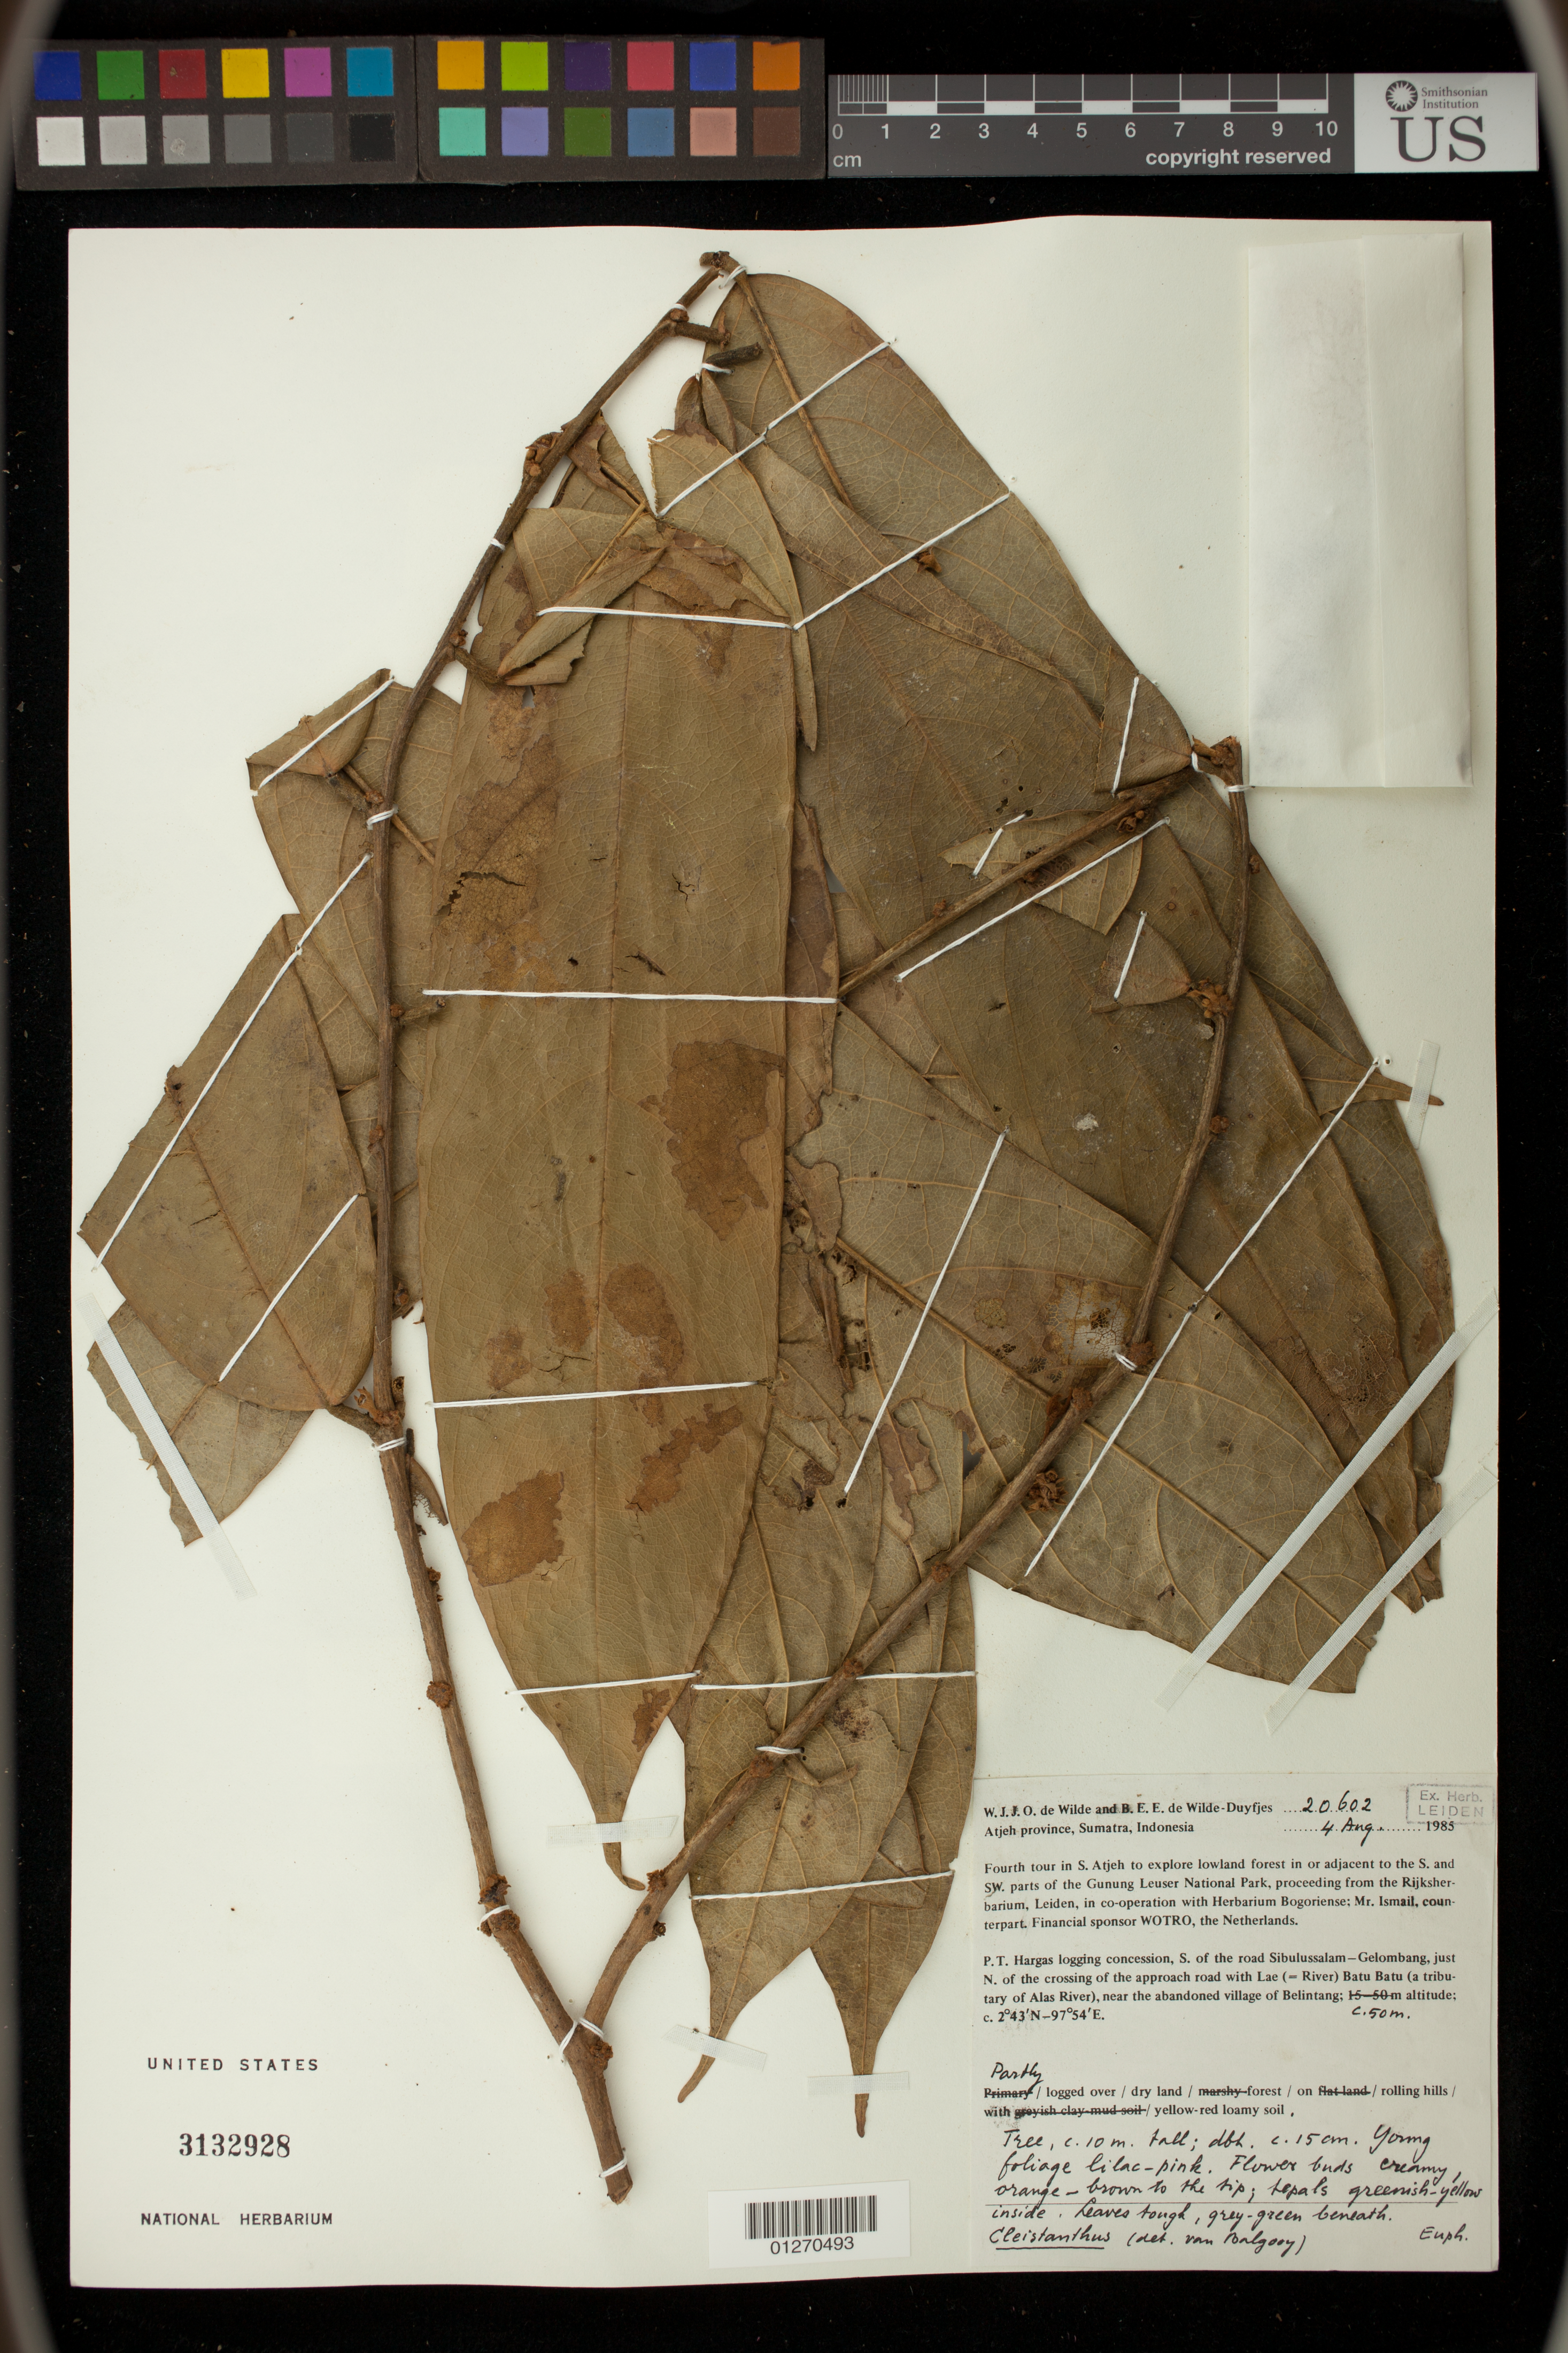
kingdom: Plantae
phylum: Tracheophyta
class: Magnoliopsida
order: Malpighiales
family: Phyllanthaceae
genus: Cleistanthus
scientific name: Cleistanthus sp.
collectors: W. J. de Wilde & B. E. de Wilde-Duyfjes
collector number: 20602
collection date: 1985-08-04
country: Indonesia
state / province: Sumatra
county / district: Aceh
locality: Sumatra,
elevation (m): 50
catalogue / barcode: US 3132928